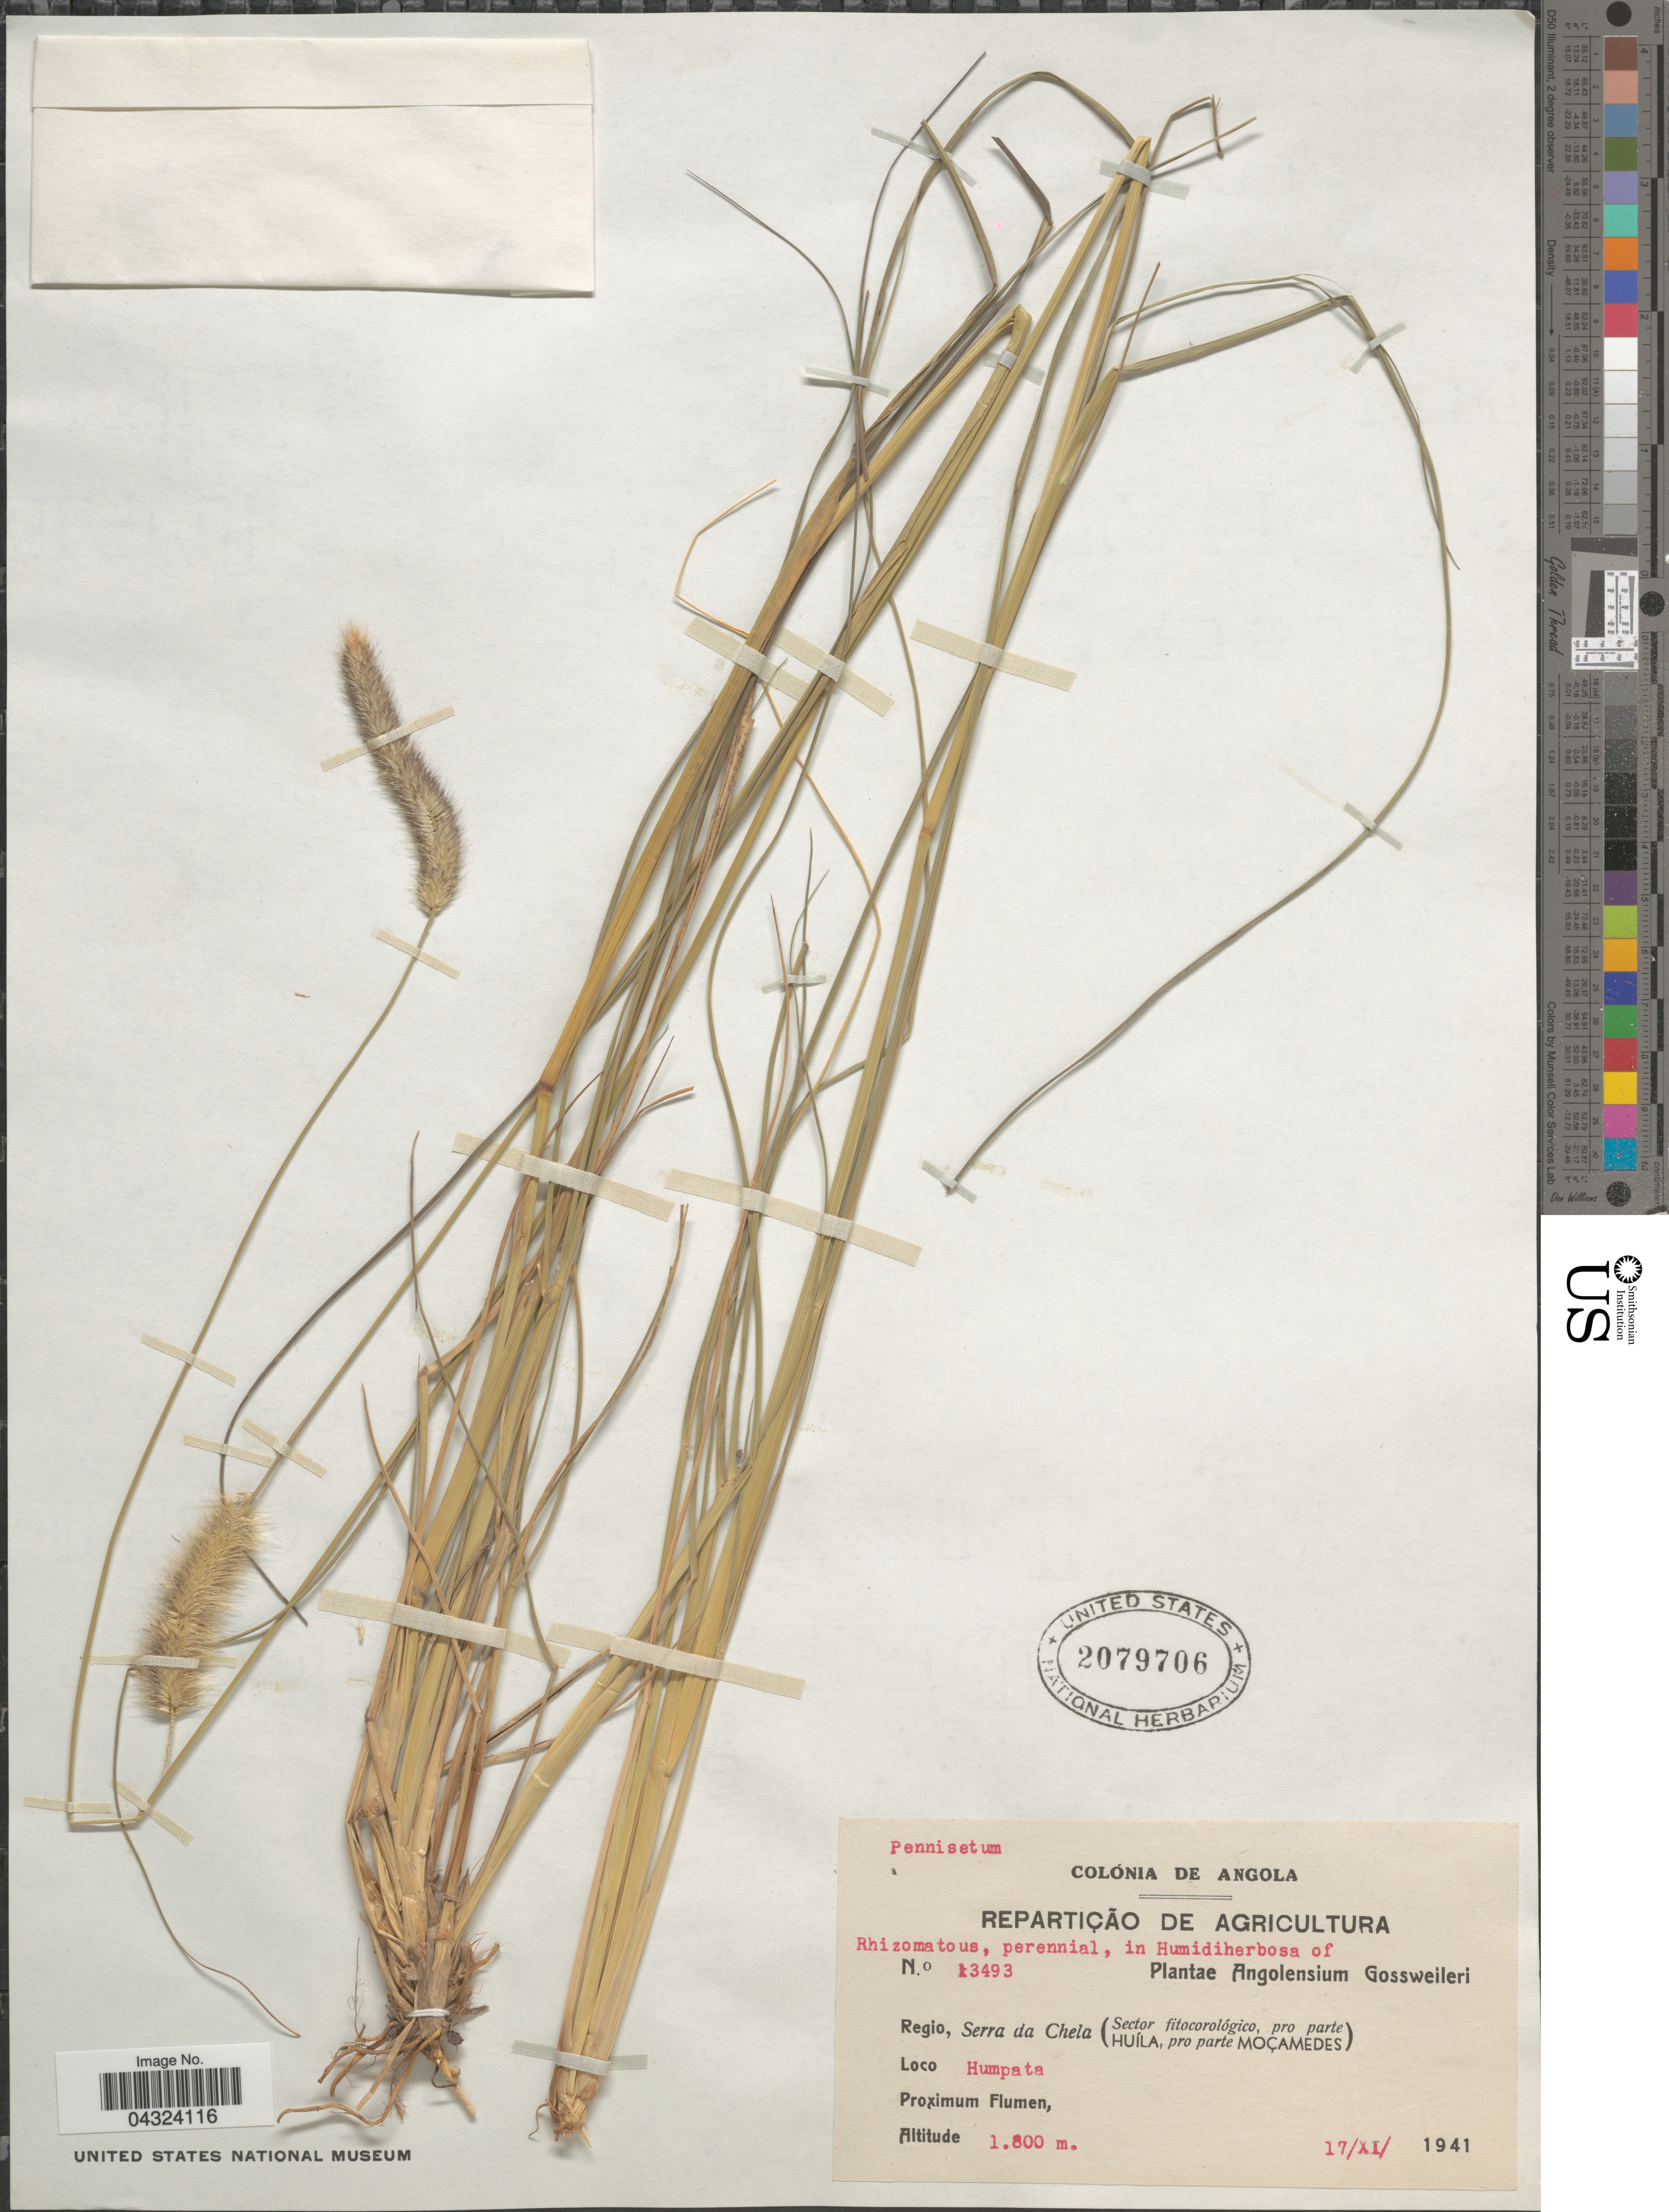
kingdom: Plantae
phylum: Tracheophyta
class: Liliopsida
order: Poales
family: Poaceae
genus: Cenchrus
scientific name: Cenchrus sp.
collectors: -. Gossweiler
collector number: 13493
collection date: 1941-11-17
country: Angola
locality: Angolensium. Regio, Serra da Chela (Sector fitocorológico, pro parte Huíla, pro parte Moçamedes). Humpata.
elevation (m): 1800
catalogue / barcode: US 2079706